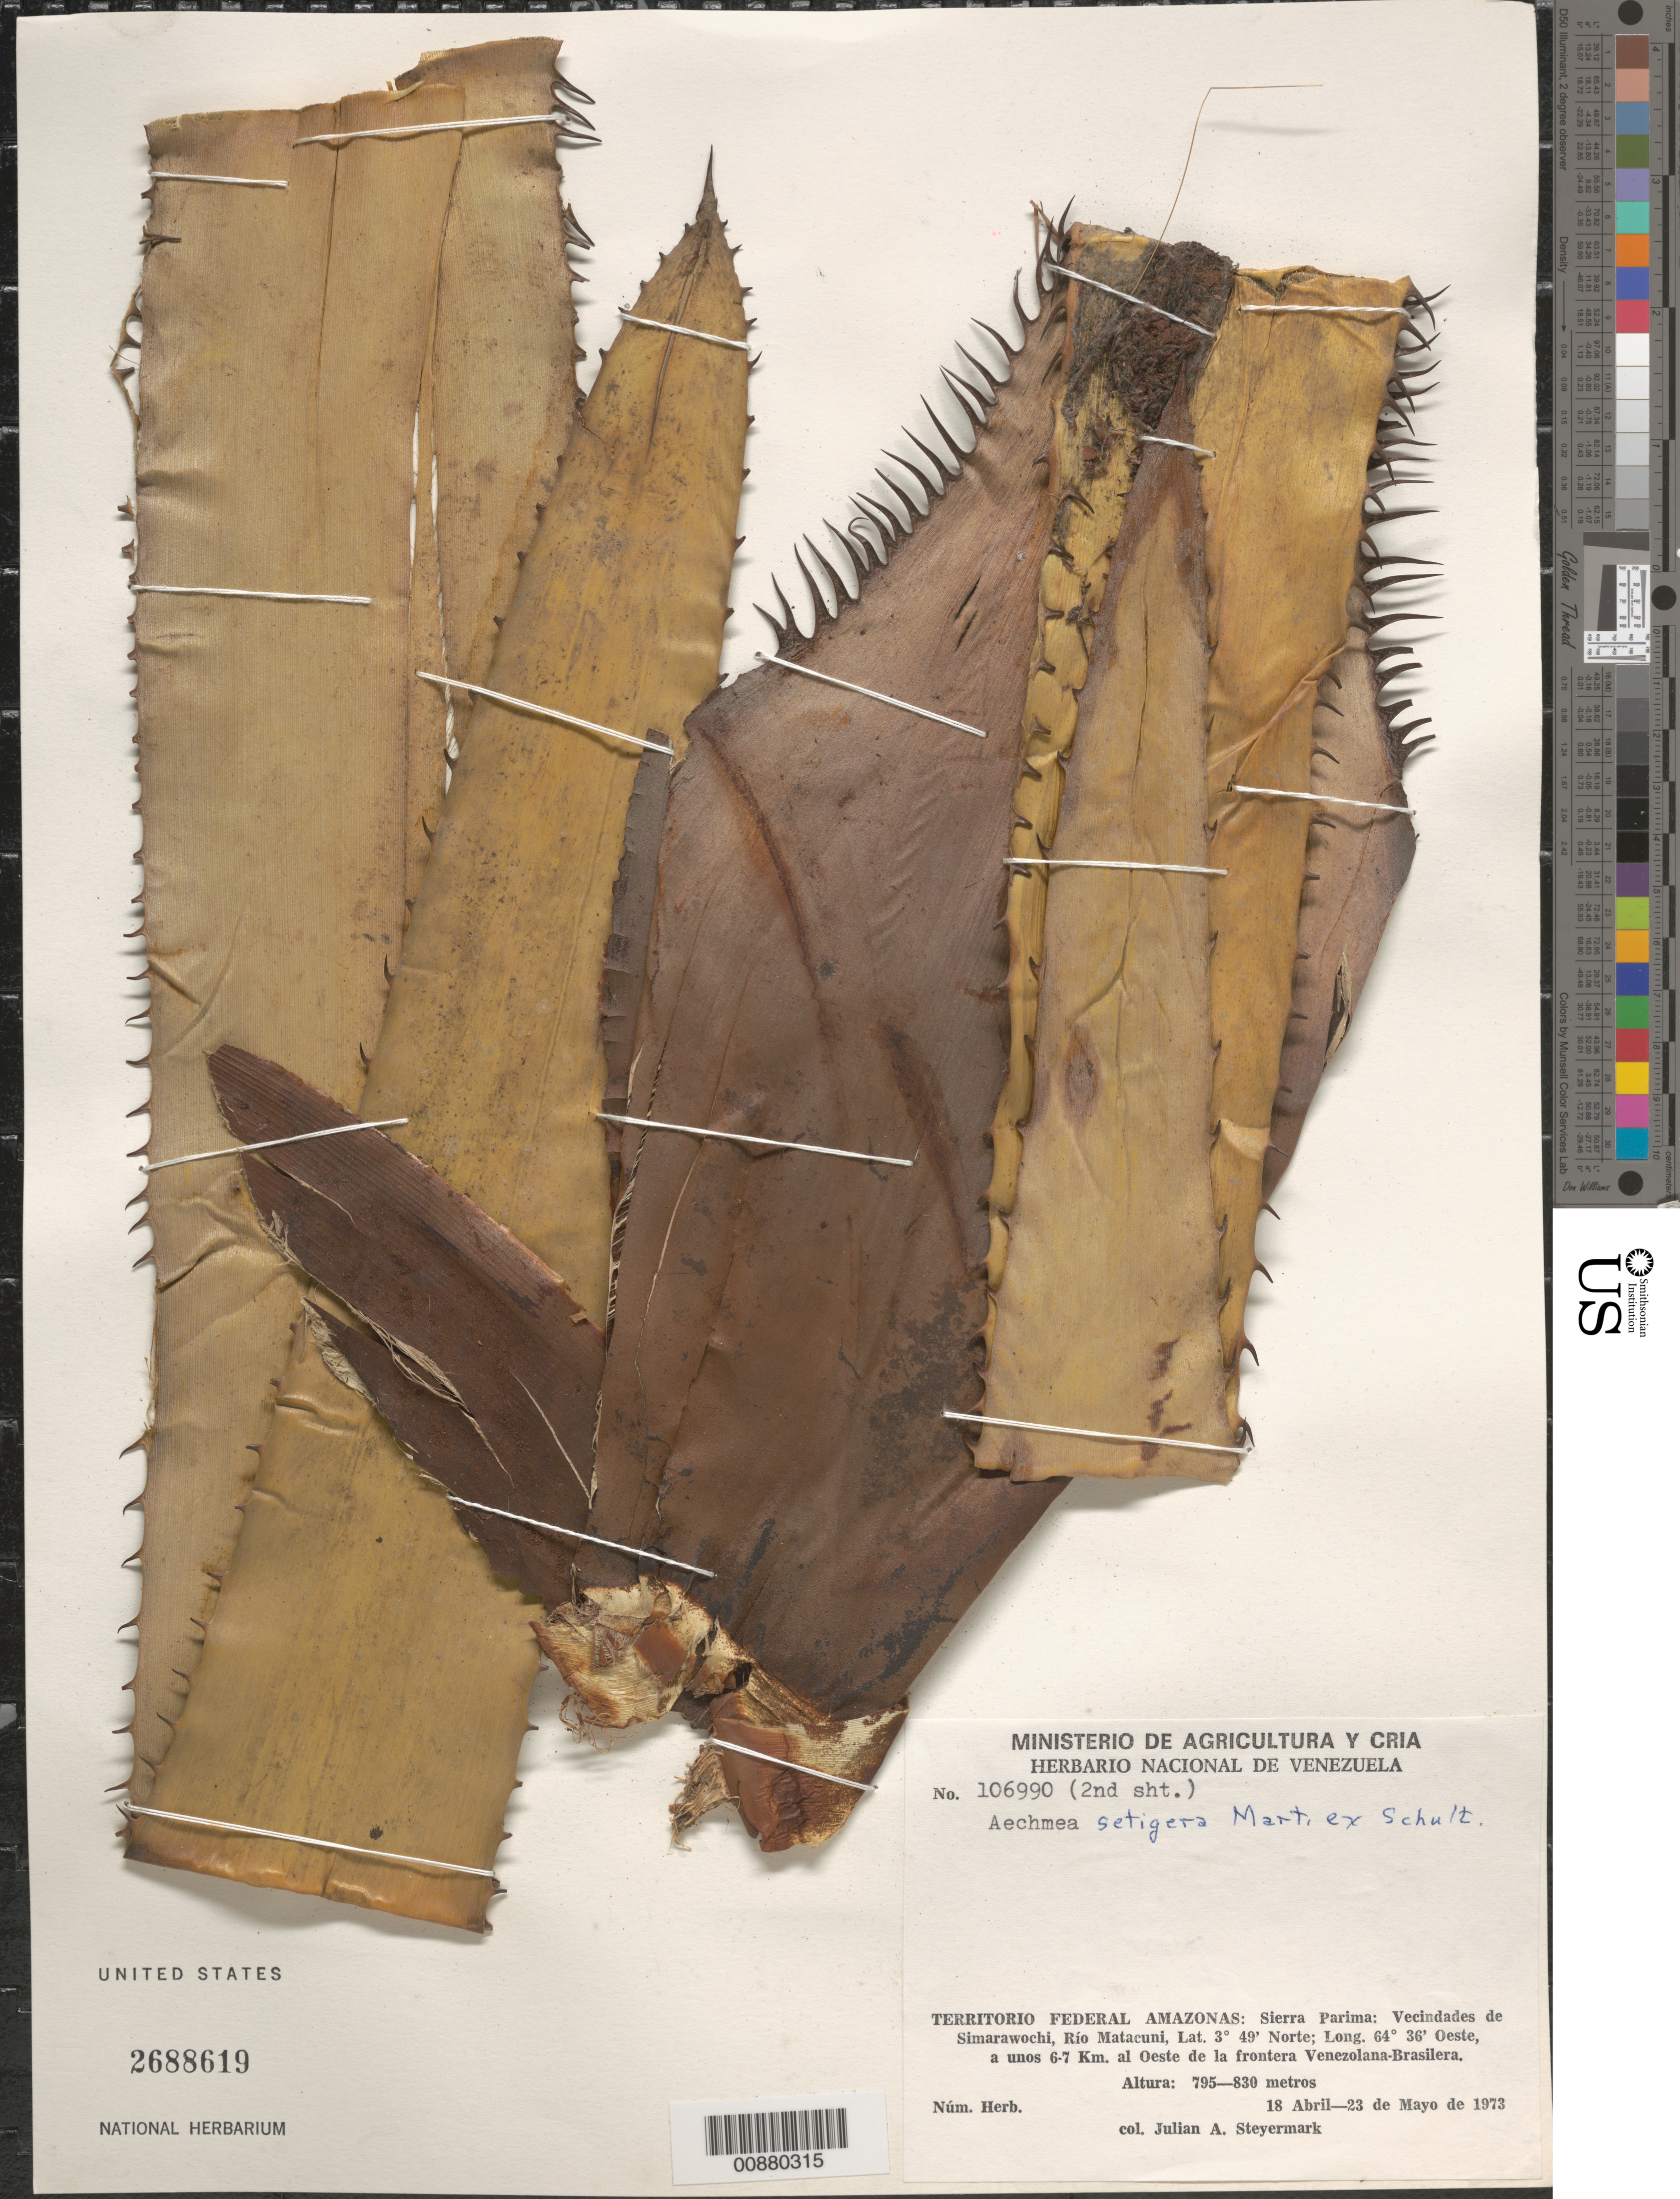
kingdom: Plantae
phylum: Tracheophyta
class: Liliopsida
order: Poales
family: Bromeliaceae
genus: Aechmea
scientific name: Aechmea setigera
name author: Mart. ex Schult. & Schult. f.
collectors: J. Steyermark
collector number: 106990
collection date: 1973-04-18/1973-05-23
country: Venezuela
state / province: Amazonas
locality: Territorio Federal Amazonas: Sierra Parima; Vecindades de Simarawochi, Río Matacuni, a unos 6-7 Km. al Oeste de la frontera Venezolana-Brasilera.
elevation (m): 795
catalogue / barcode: US 2688619